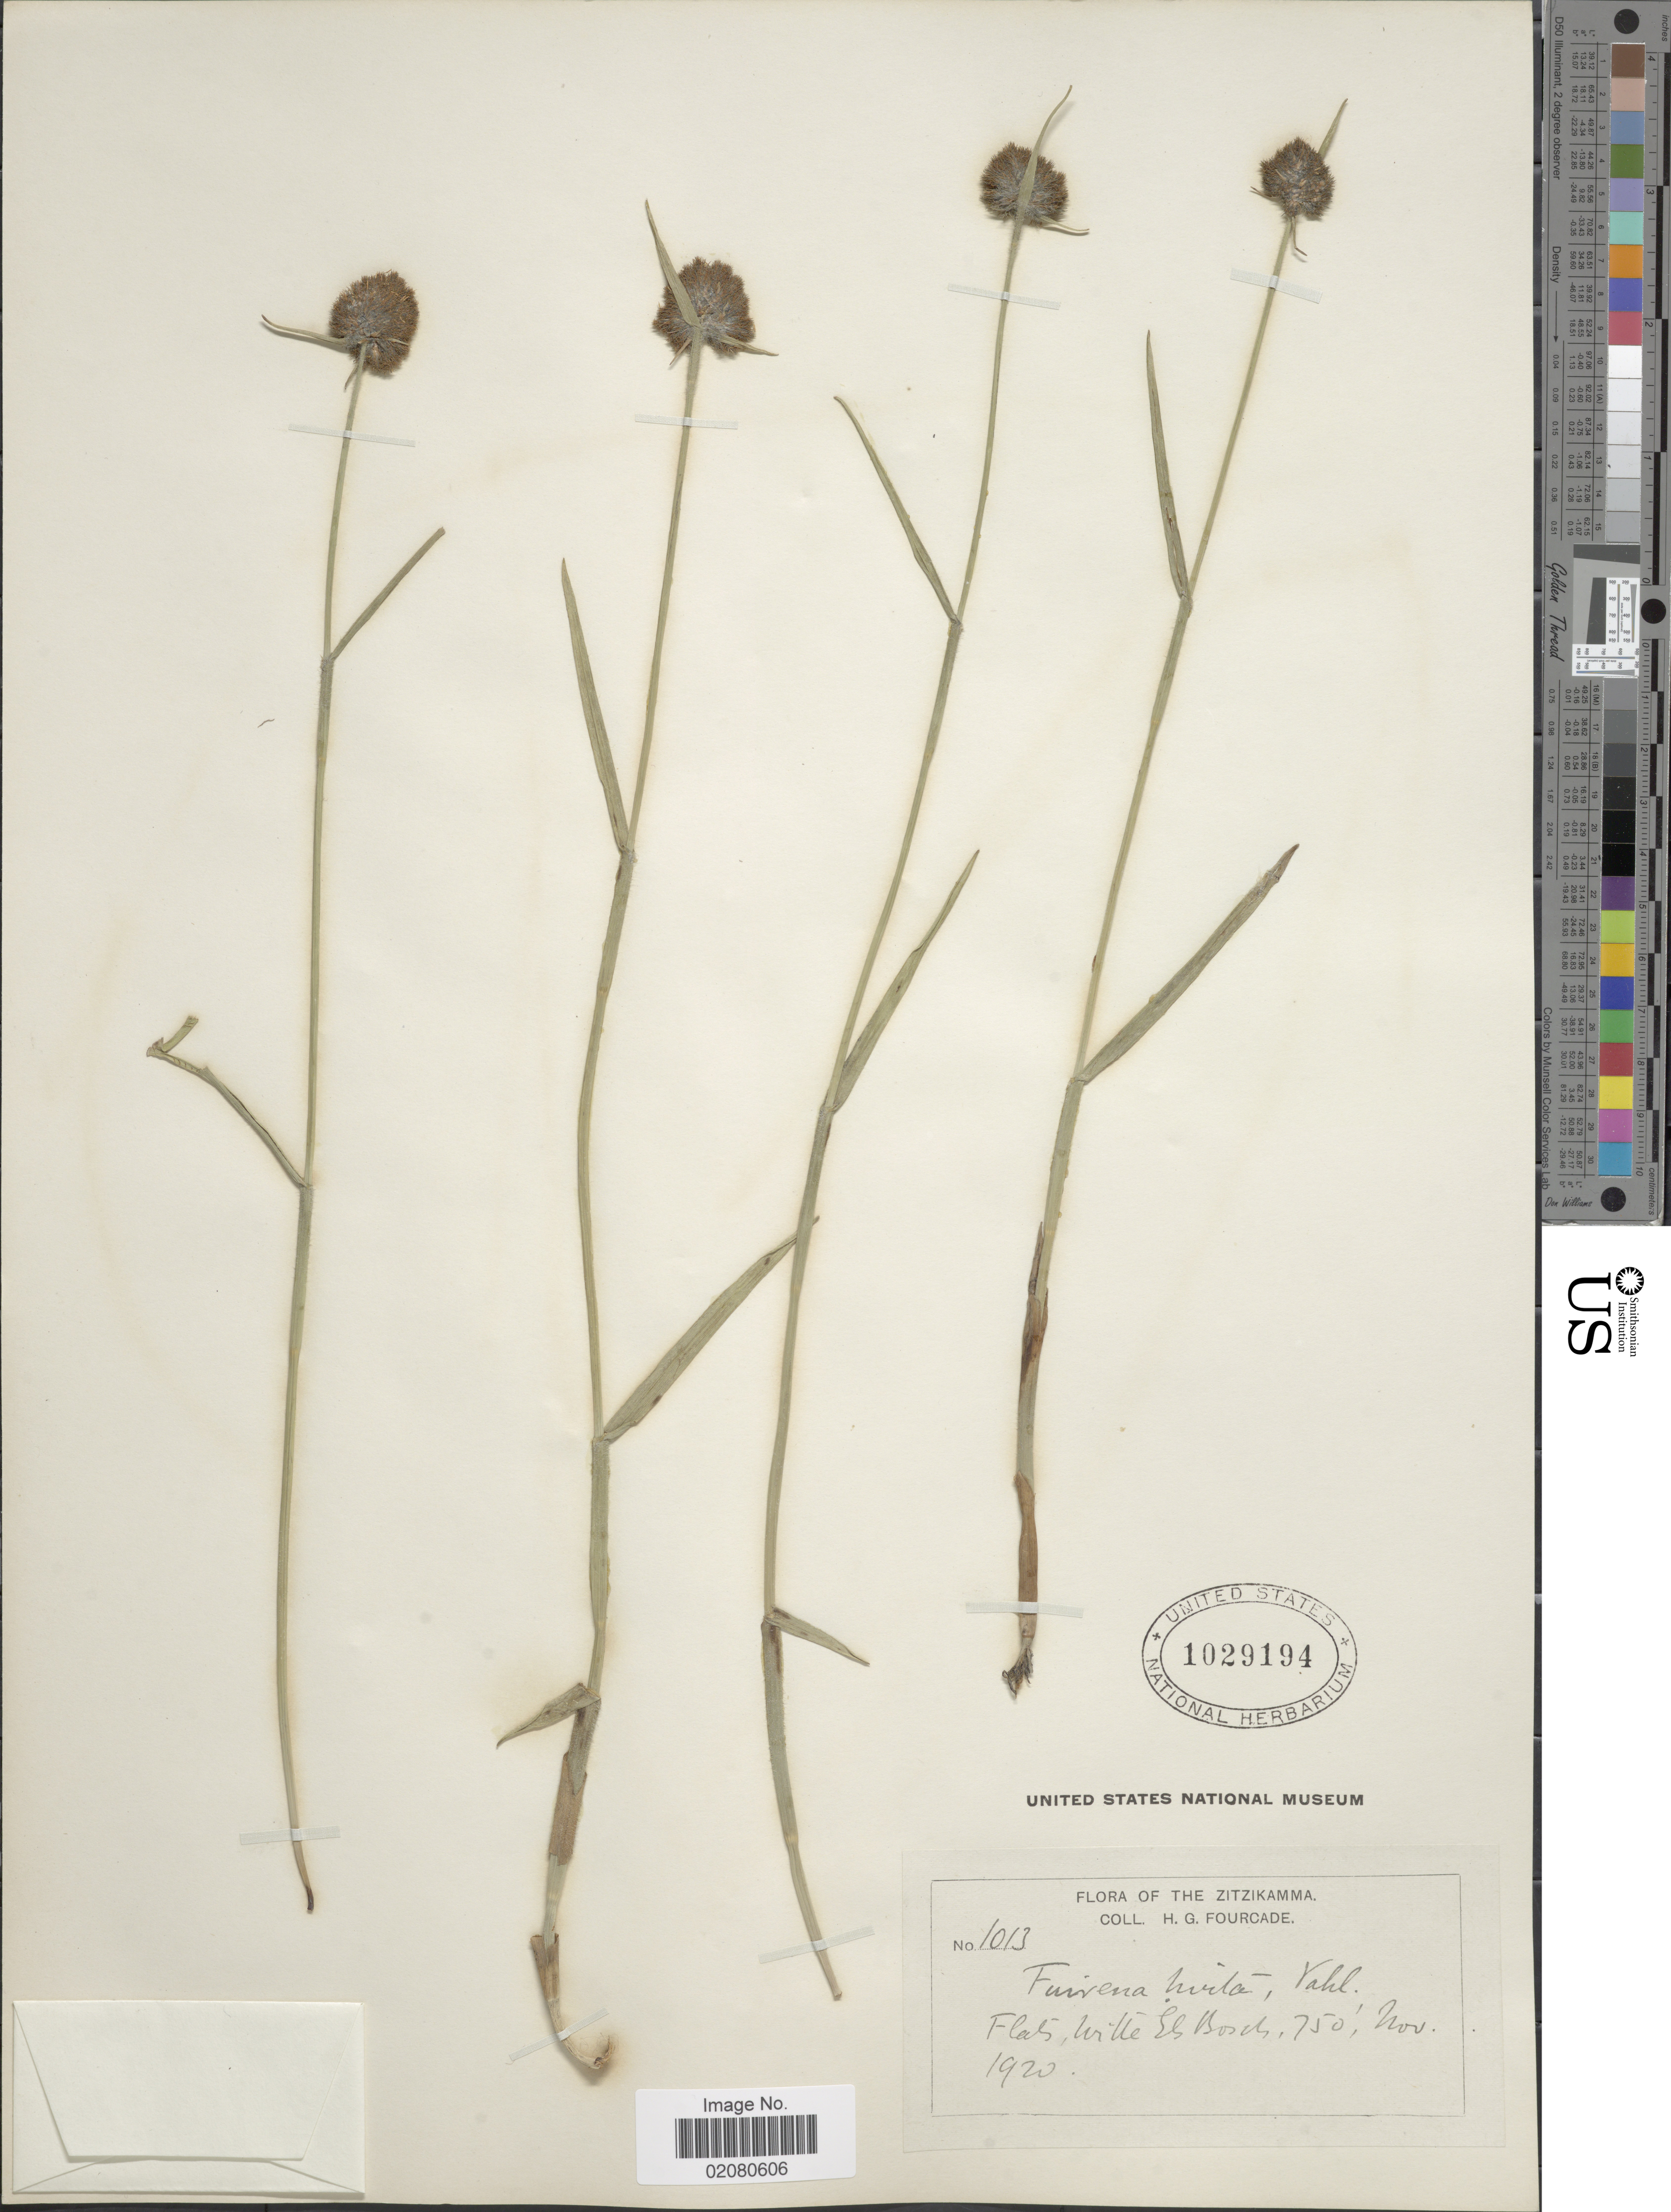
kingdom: Plantae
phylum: Tracheophyta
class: Liliopsida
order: Poales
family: Cyperaceae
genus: Fuirena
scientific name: Fuirena hirsuta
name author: (P.J. Bergius) P.L. Forbes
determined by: Strong, Mark T., (BOT), Smithsonian Institution - National Museum of Natural History (UNITED STATES)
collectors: H. G. Fourcade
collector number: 1013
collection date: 1920-11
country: South Africa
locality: Zitzikamma, Ville El Bosch.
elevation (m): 229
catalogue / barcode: US 1029194